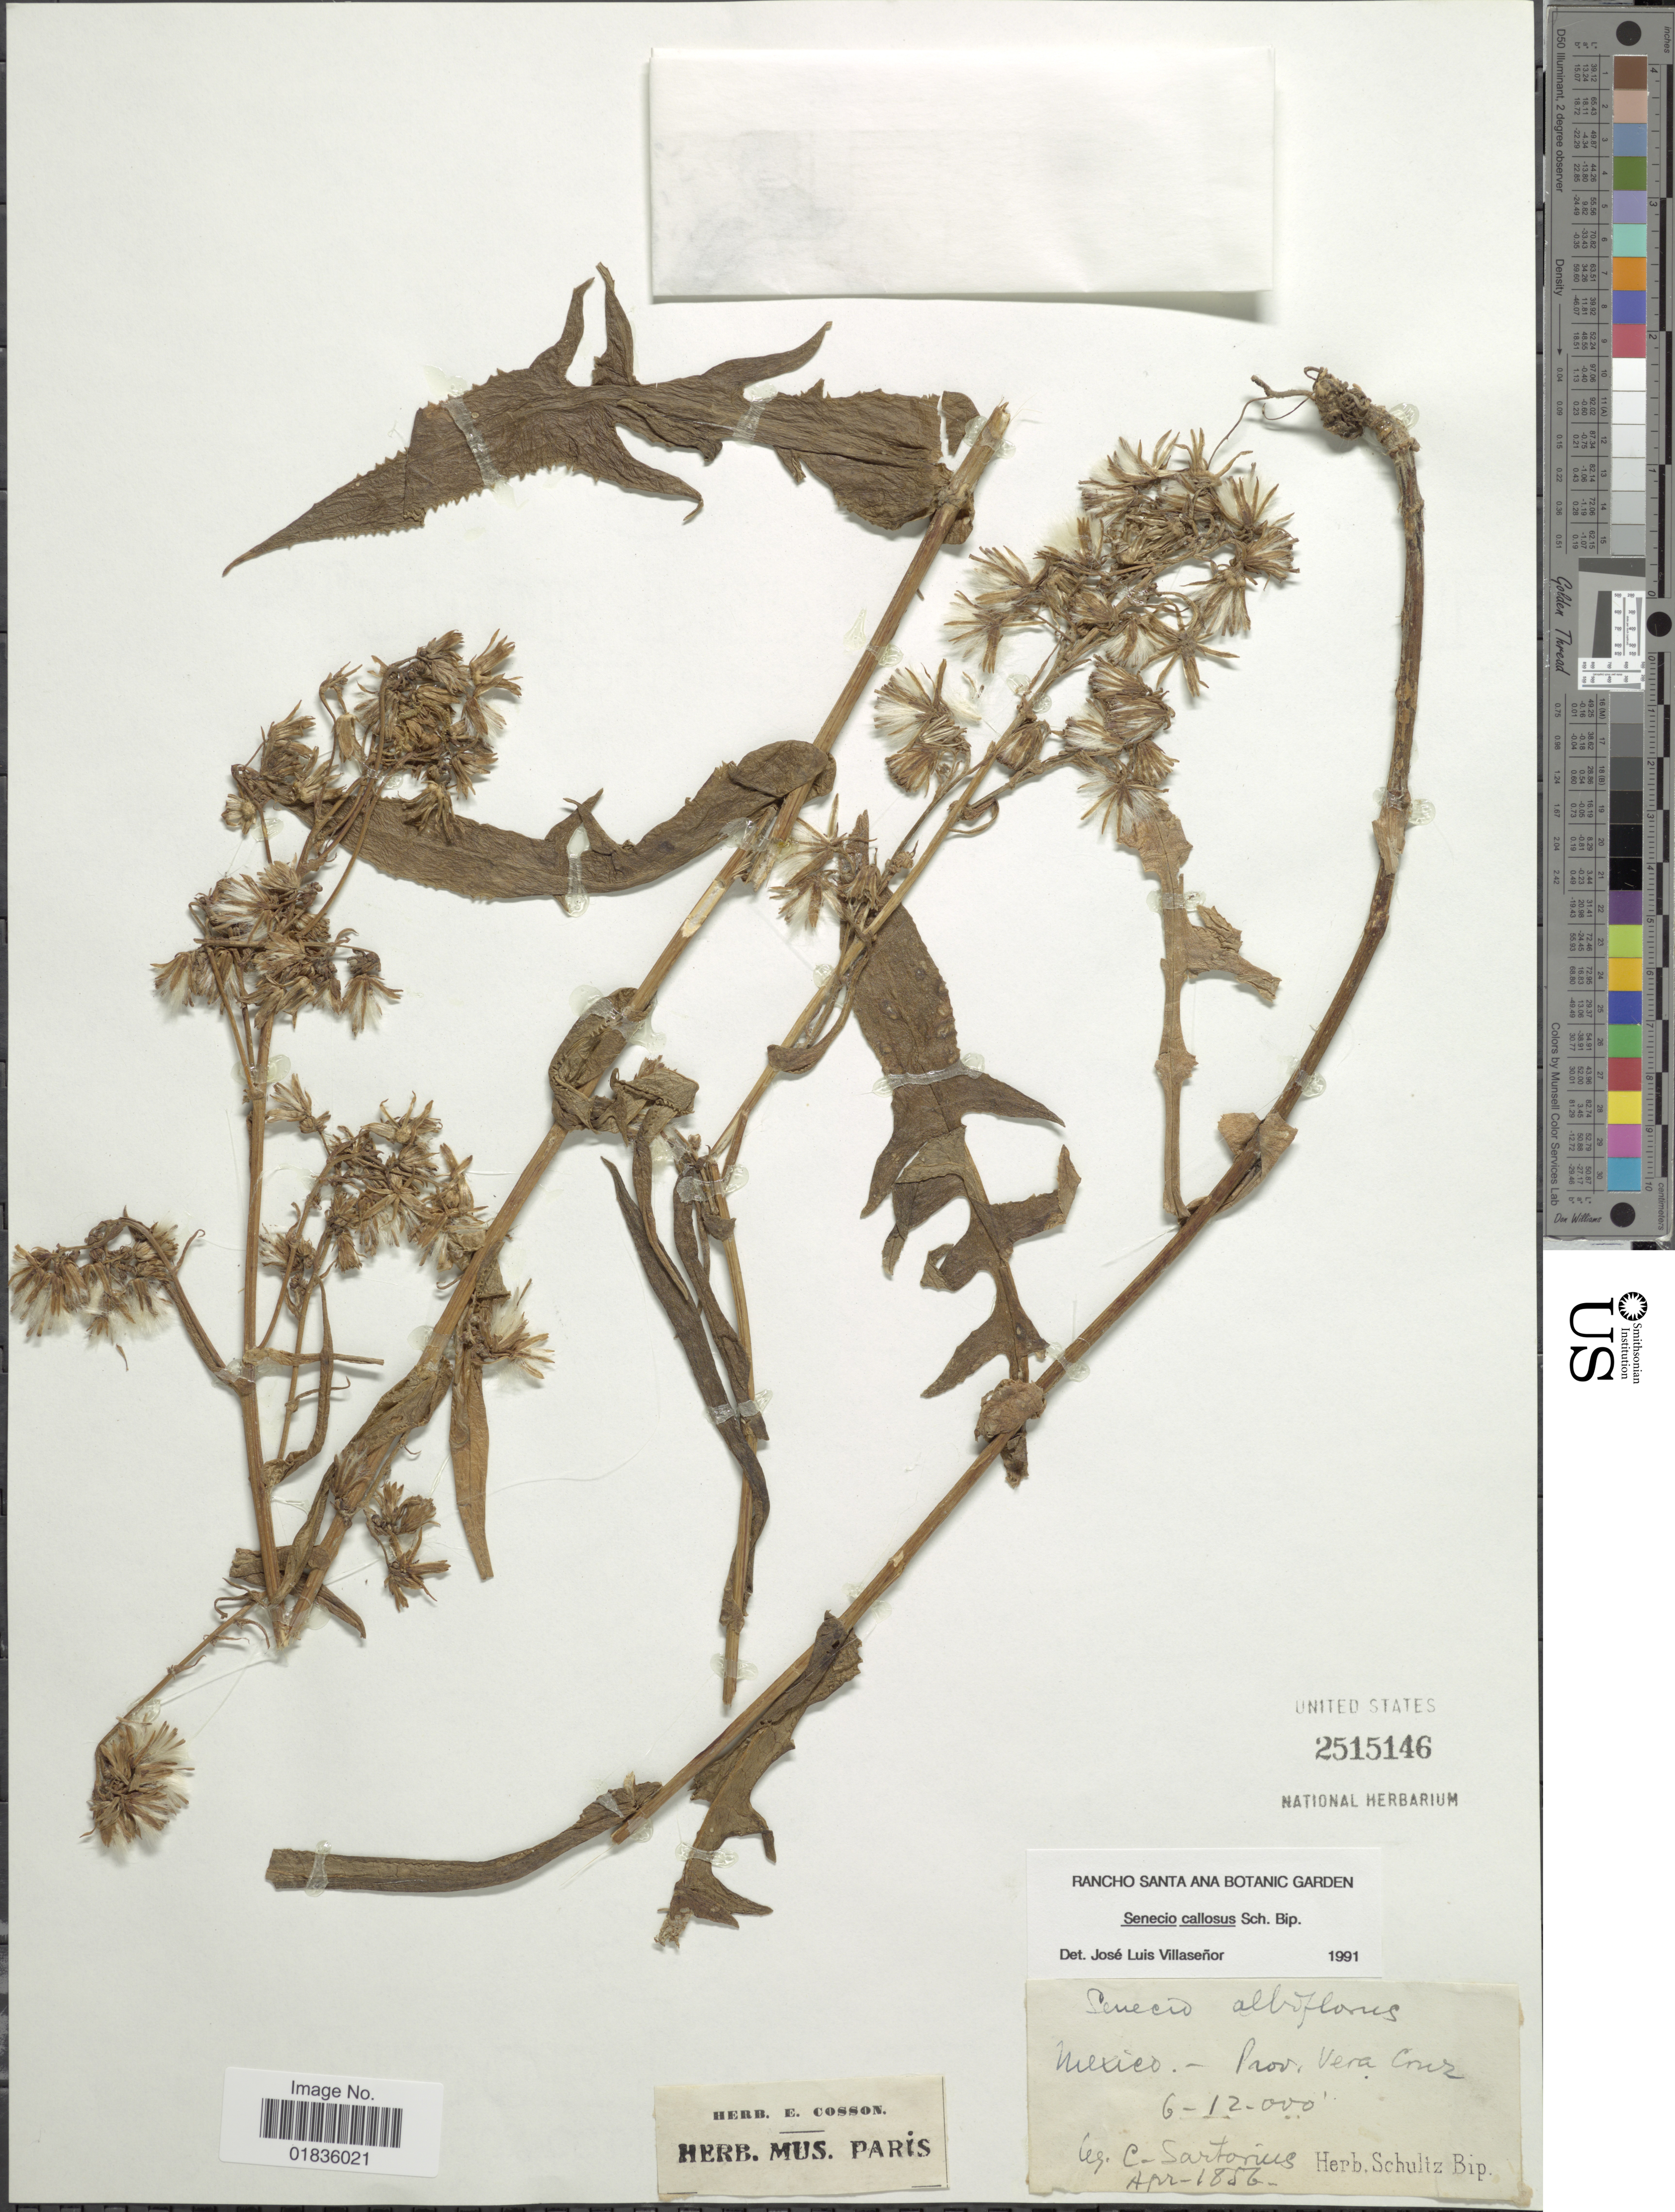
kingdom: Plantae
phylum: Tracheophyta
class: Magnoliopsida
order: Asterales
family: Asteraceae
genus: Senecio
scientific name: Senecio callosus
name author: Sch. Bip.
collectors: C. Sartorius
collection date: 1856-04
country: Mexico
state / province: Veracruz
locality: Prov. Vera Cruz.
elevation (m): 1829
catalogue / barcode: US 2515146